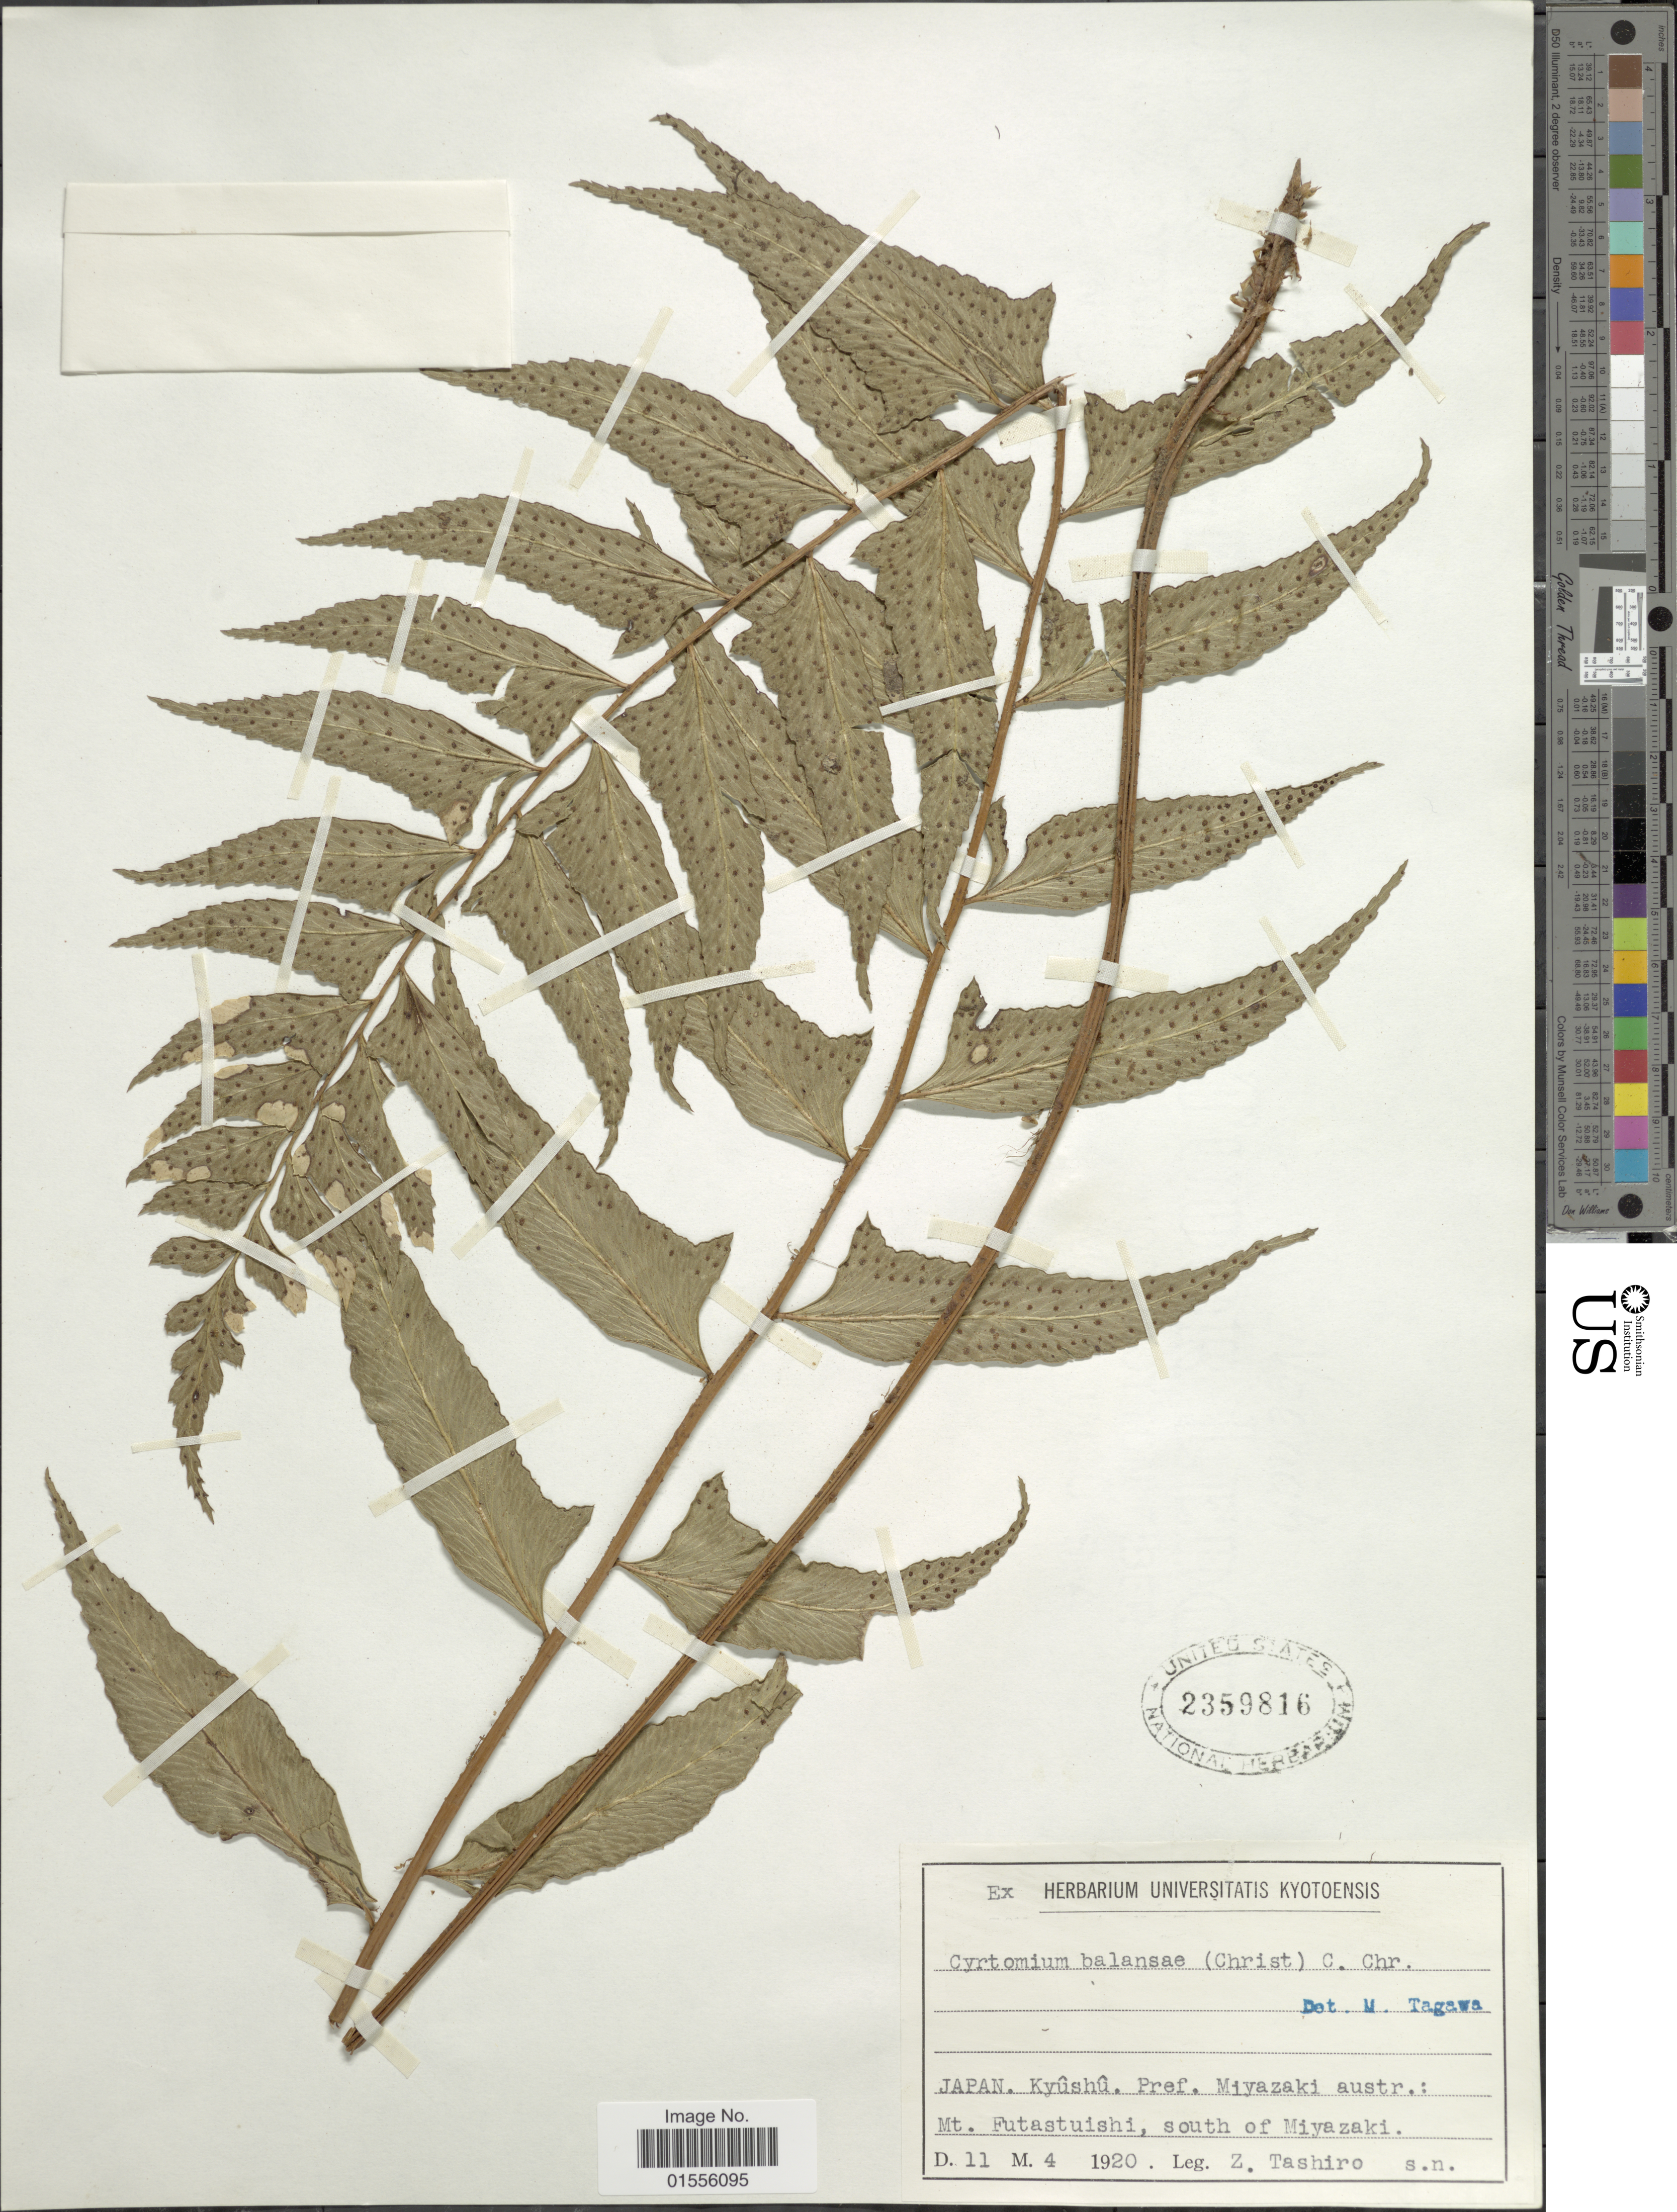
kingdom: Plantae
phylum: Tracheophyta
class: Polypodiopsida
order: Polypodiales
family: Dryopteridaceae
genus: Cyrtomium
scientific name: Cyrtomium balansae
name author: (Christ) C. Chr.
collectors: Z. Tashiro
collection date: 1920-04-11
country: Japan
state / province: Miyazaki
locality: Kyûshû, Pref Miyazaki, Mt Futatsuishi, south of Miyazaki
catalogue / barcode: US 2359816